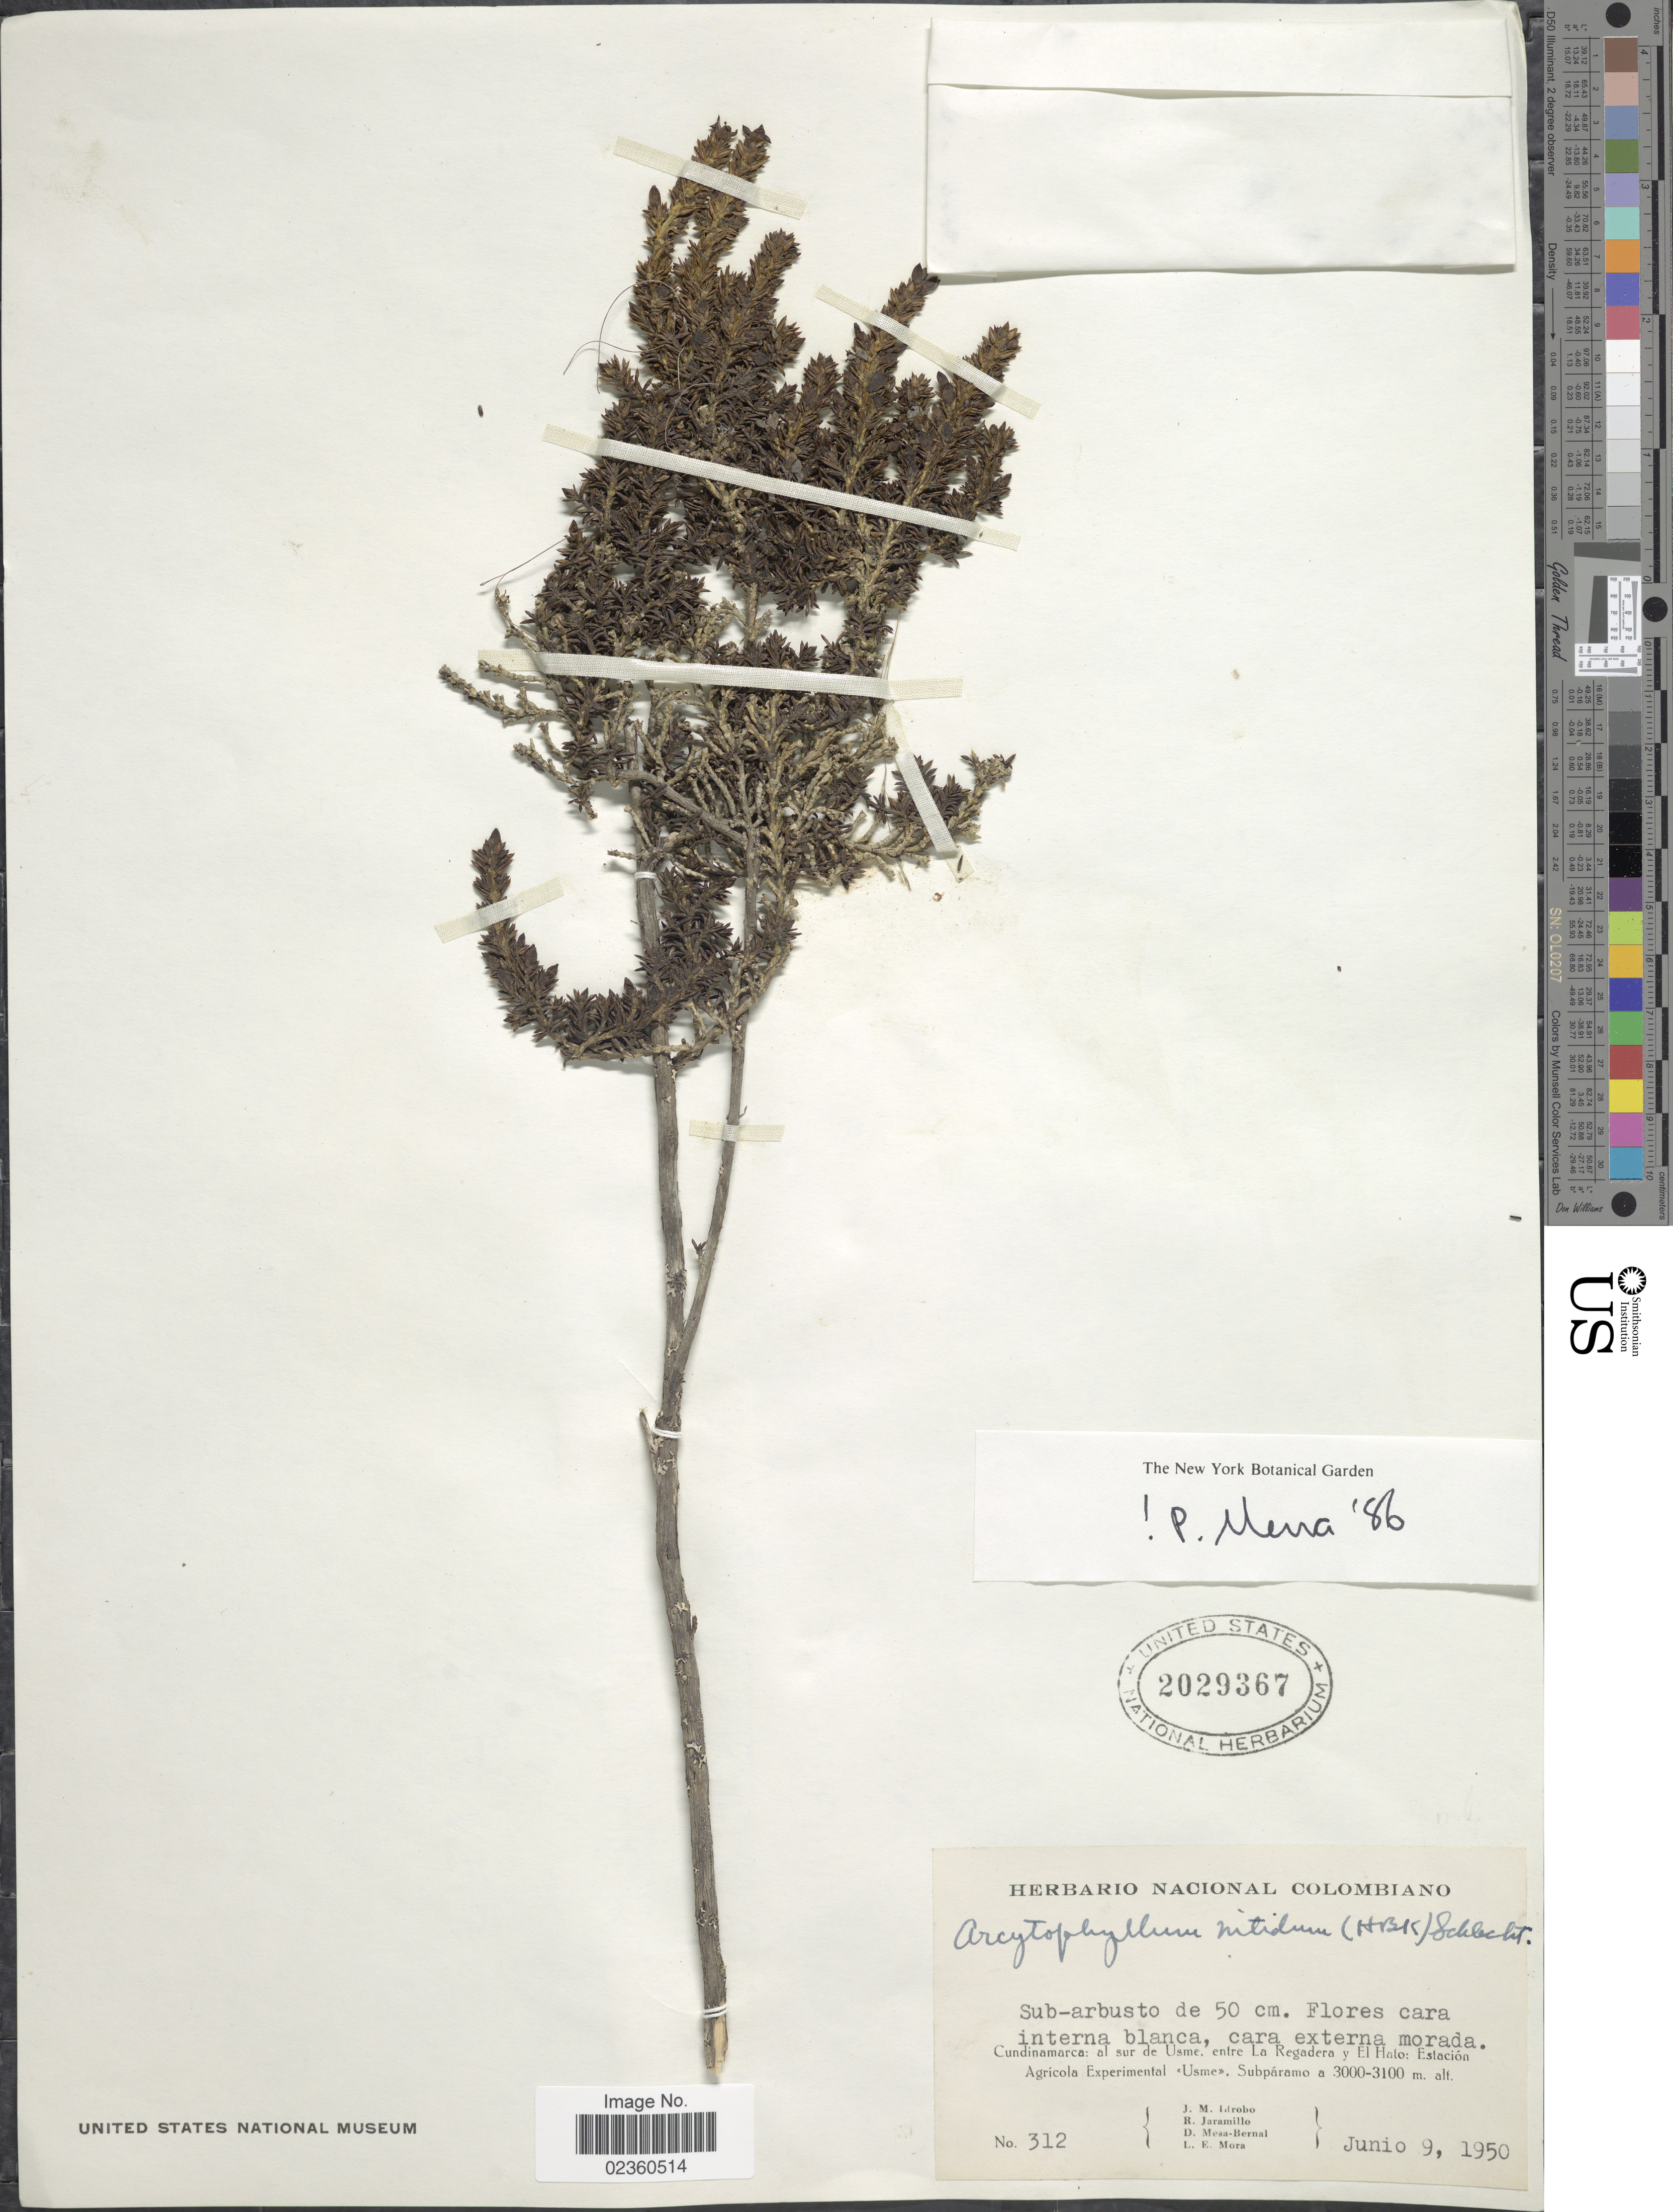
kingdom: Plantae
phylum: Tracheophyta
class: Magnoliopsida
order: Gentianales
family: Rubiaceae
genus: Arcytophyllum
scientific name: Arcytophyllum nitidum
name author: (Kunth) Schltdl.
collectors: J. M. Idrobo, R. Jaramillo M., D. Mesa Bernal & L. Mora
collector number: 312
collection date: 1950-06-09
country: Colombia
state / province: Cundinamarca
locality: Al sur de Usme, entre La Regadera y El Hato: Estación Agrícola Experimental <<Usme>>, Subpáramo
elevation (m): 3000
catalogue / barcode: US 2029367